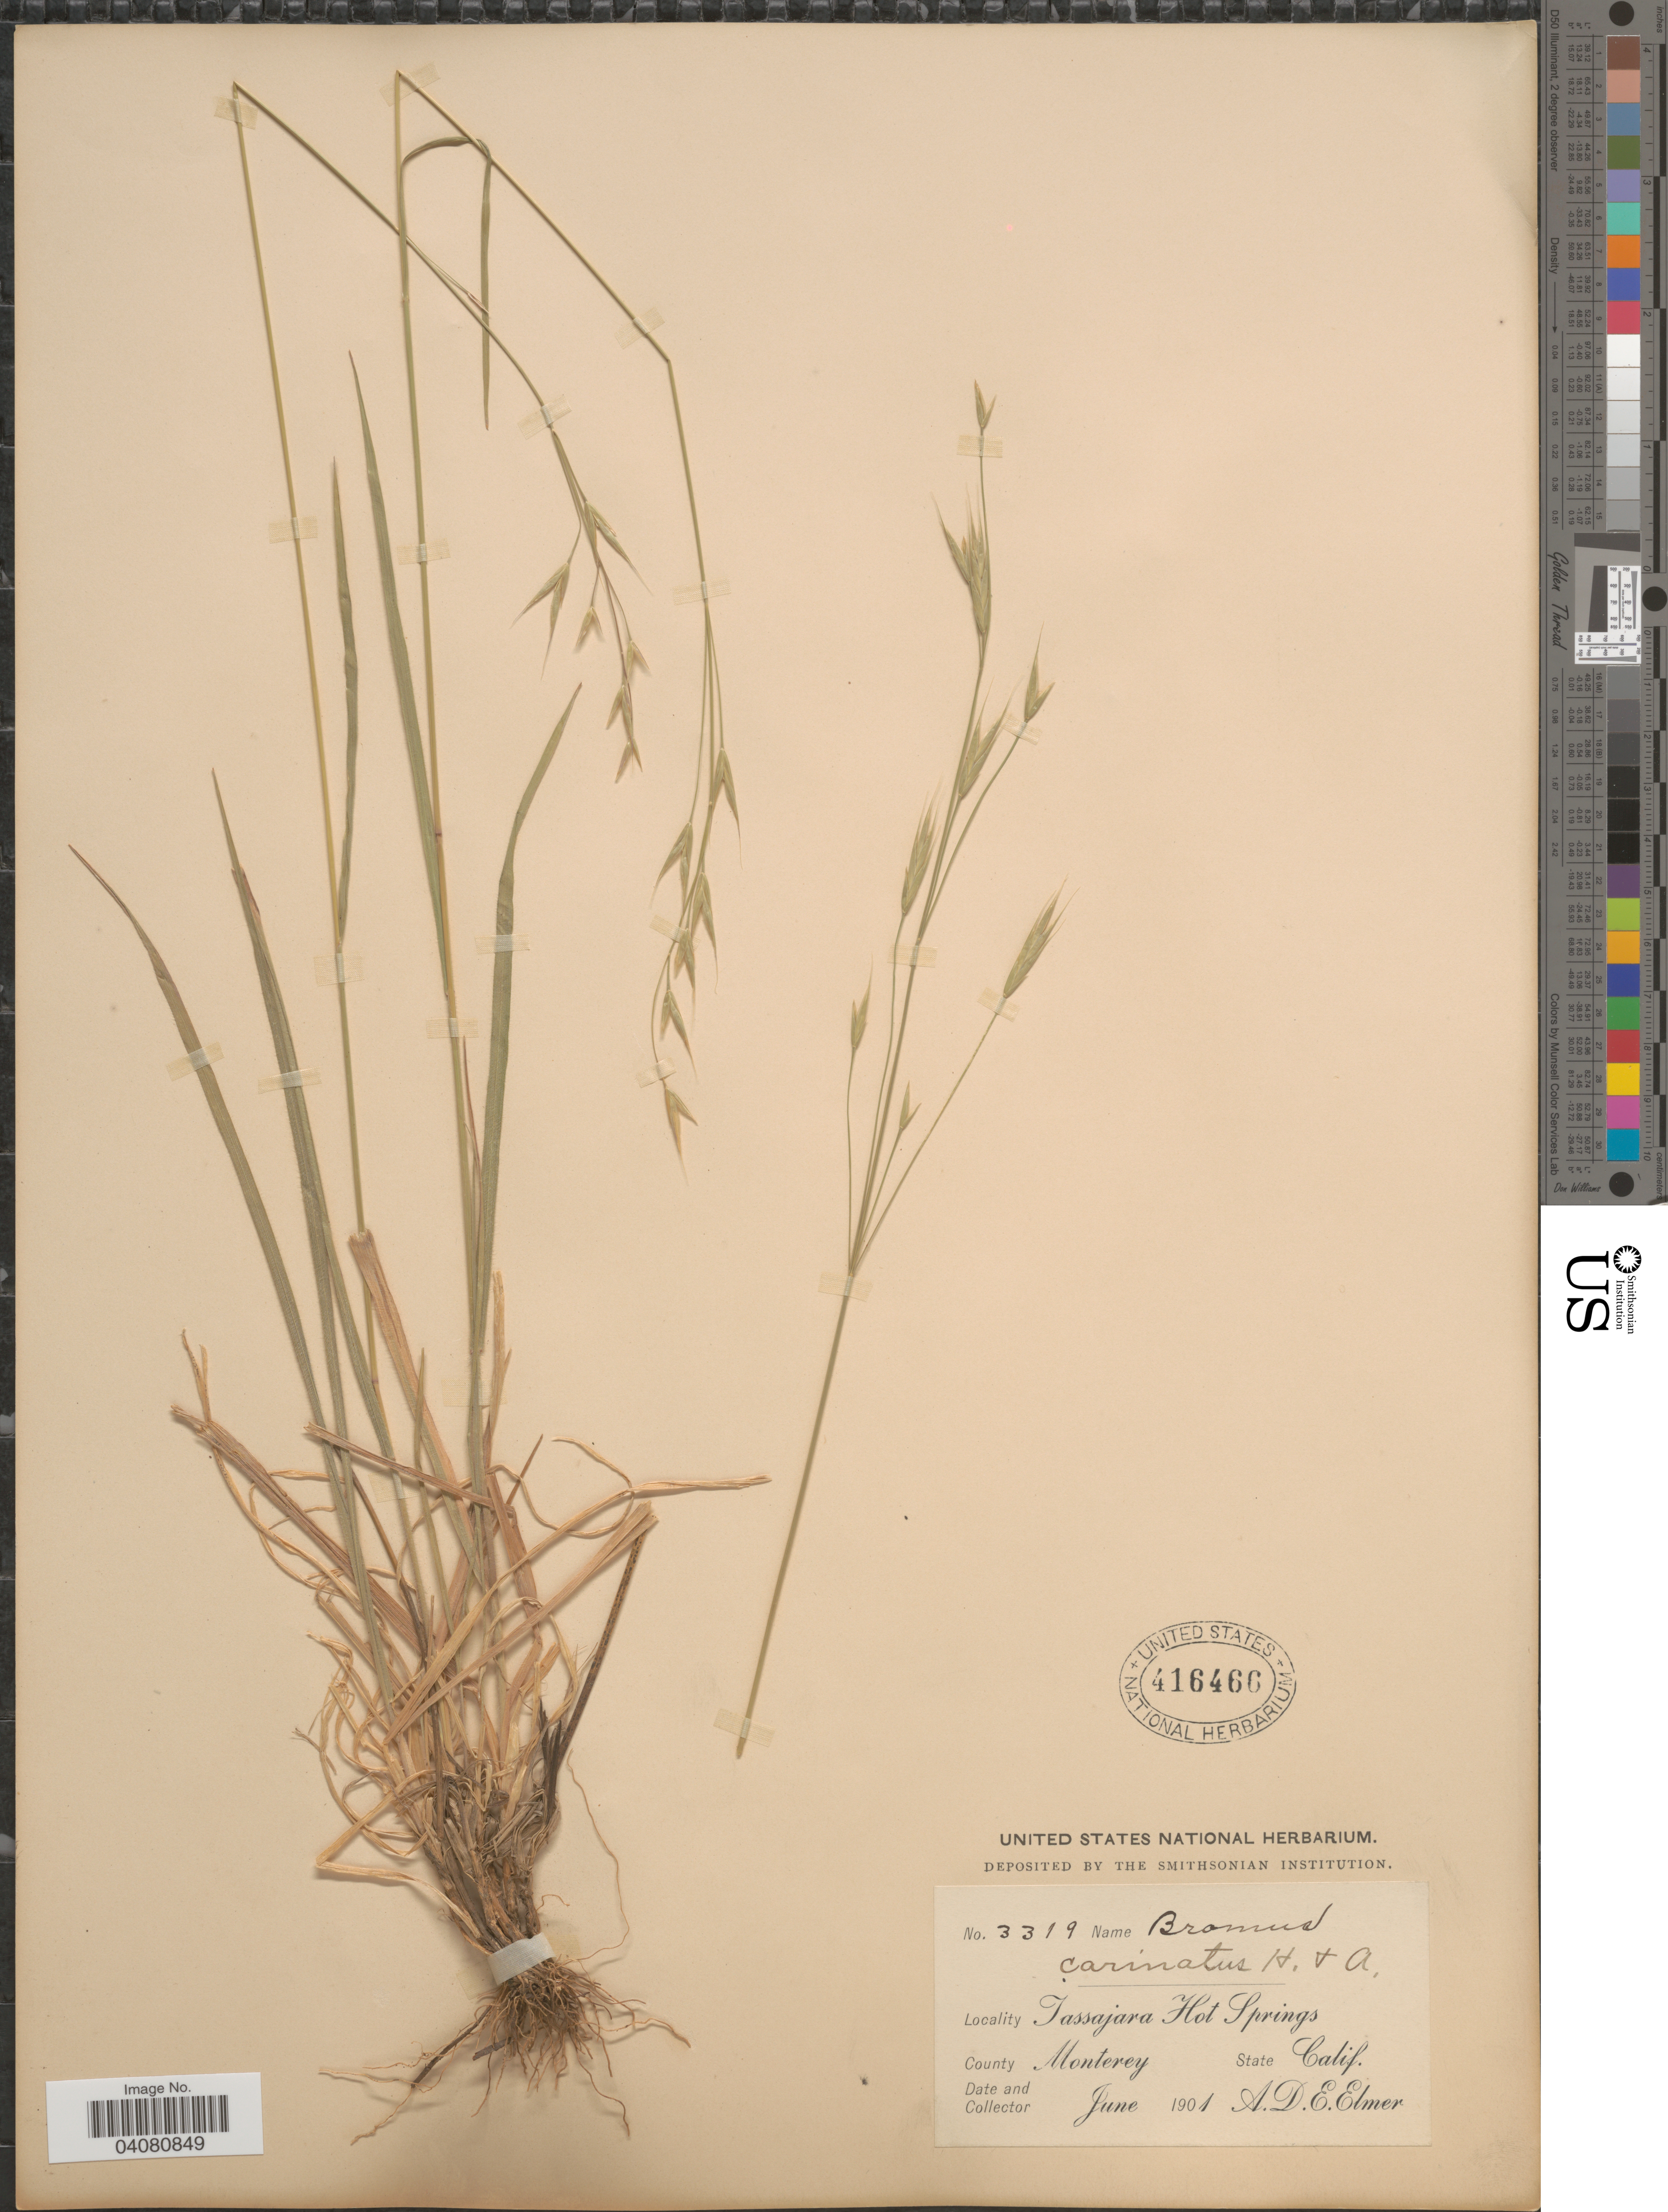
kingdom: Plantae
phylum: Tracheophyta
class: Liliopsida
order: Poales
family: Poaceae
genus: Bromus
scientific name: Bromus carinatus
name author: Hook. & Arn.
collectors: A. D. E. Elmer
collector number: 3319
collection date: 1901-06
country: United States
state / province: California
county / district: Monterey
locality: Tassajara Hot Springs. County Monterey.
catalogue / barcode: US 416466